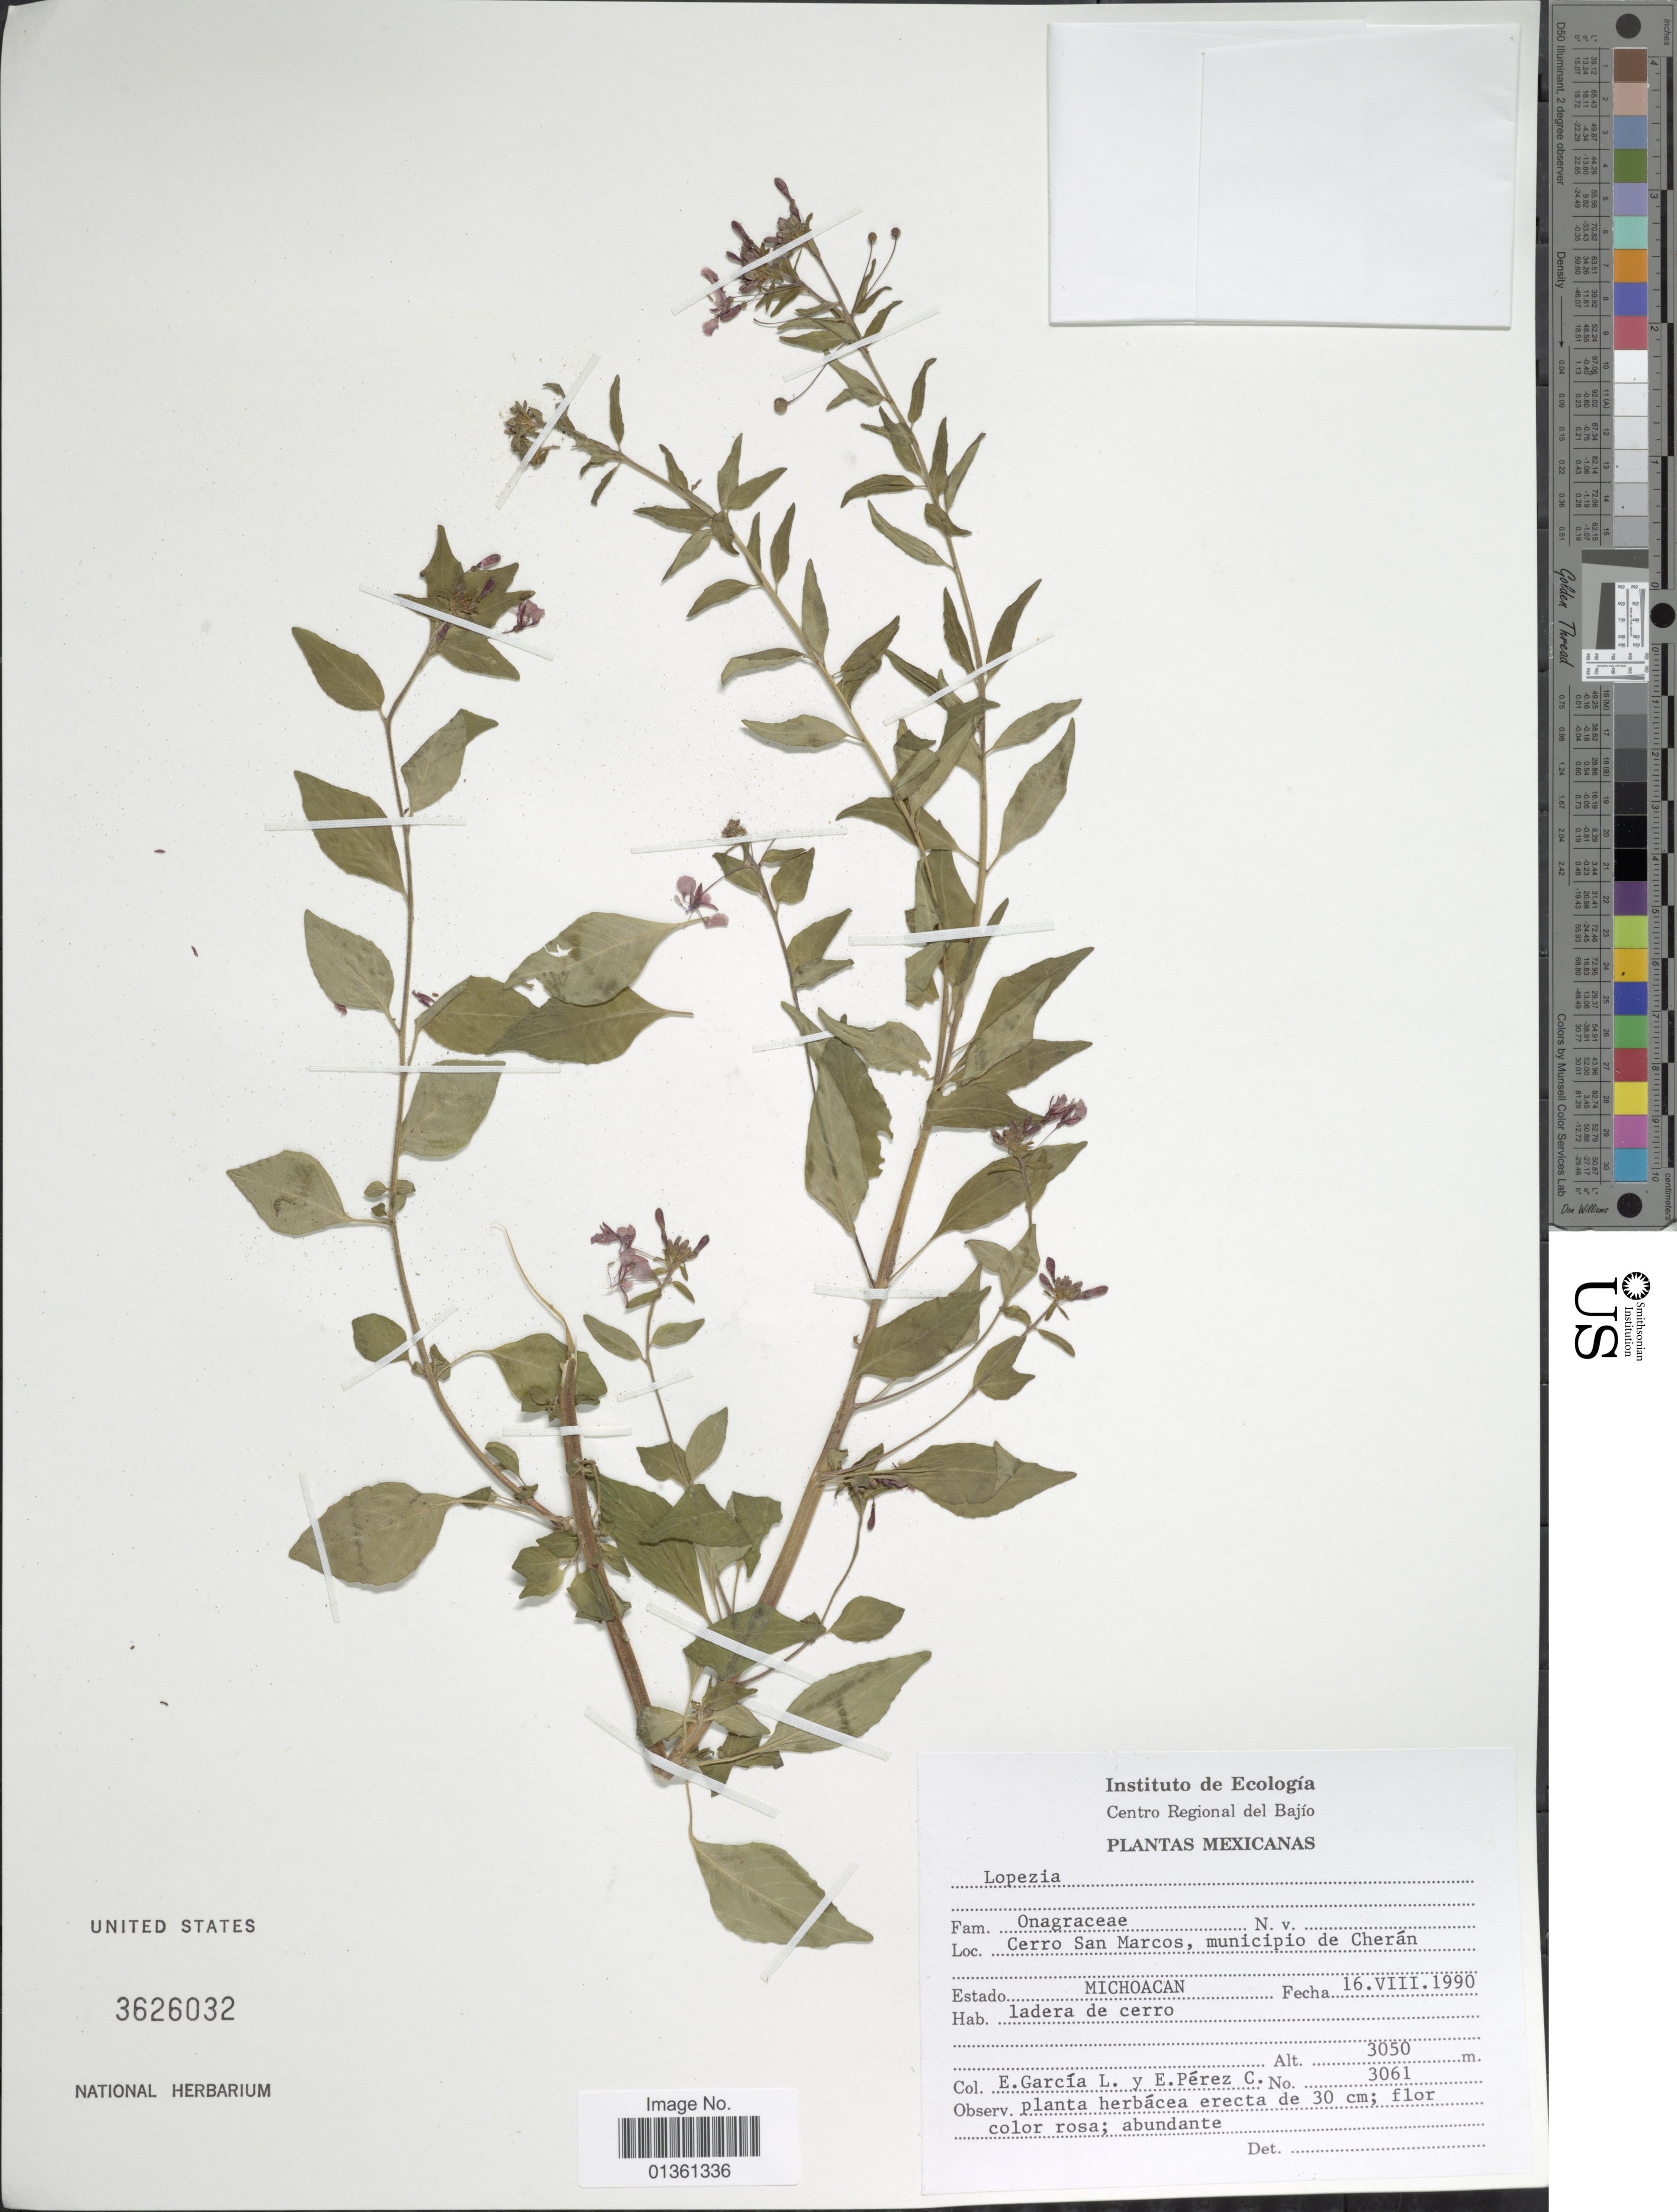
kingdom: Plantae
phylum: Tracheophyta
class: Magnoliopsida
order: Myrtales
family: Onagraceae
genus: Lopezia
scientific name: Lopezia sp.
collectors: E. García L. & E. Pérez C.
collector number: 3061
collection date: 1990-08-16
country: Mexico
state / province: Michoacán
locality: Cerro San Marcos, municipio de Cherán.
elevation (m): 3050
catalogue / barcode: US 3626032